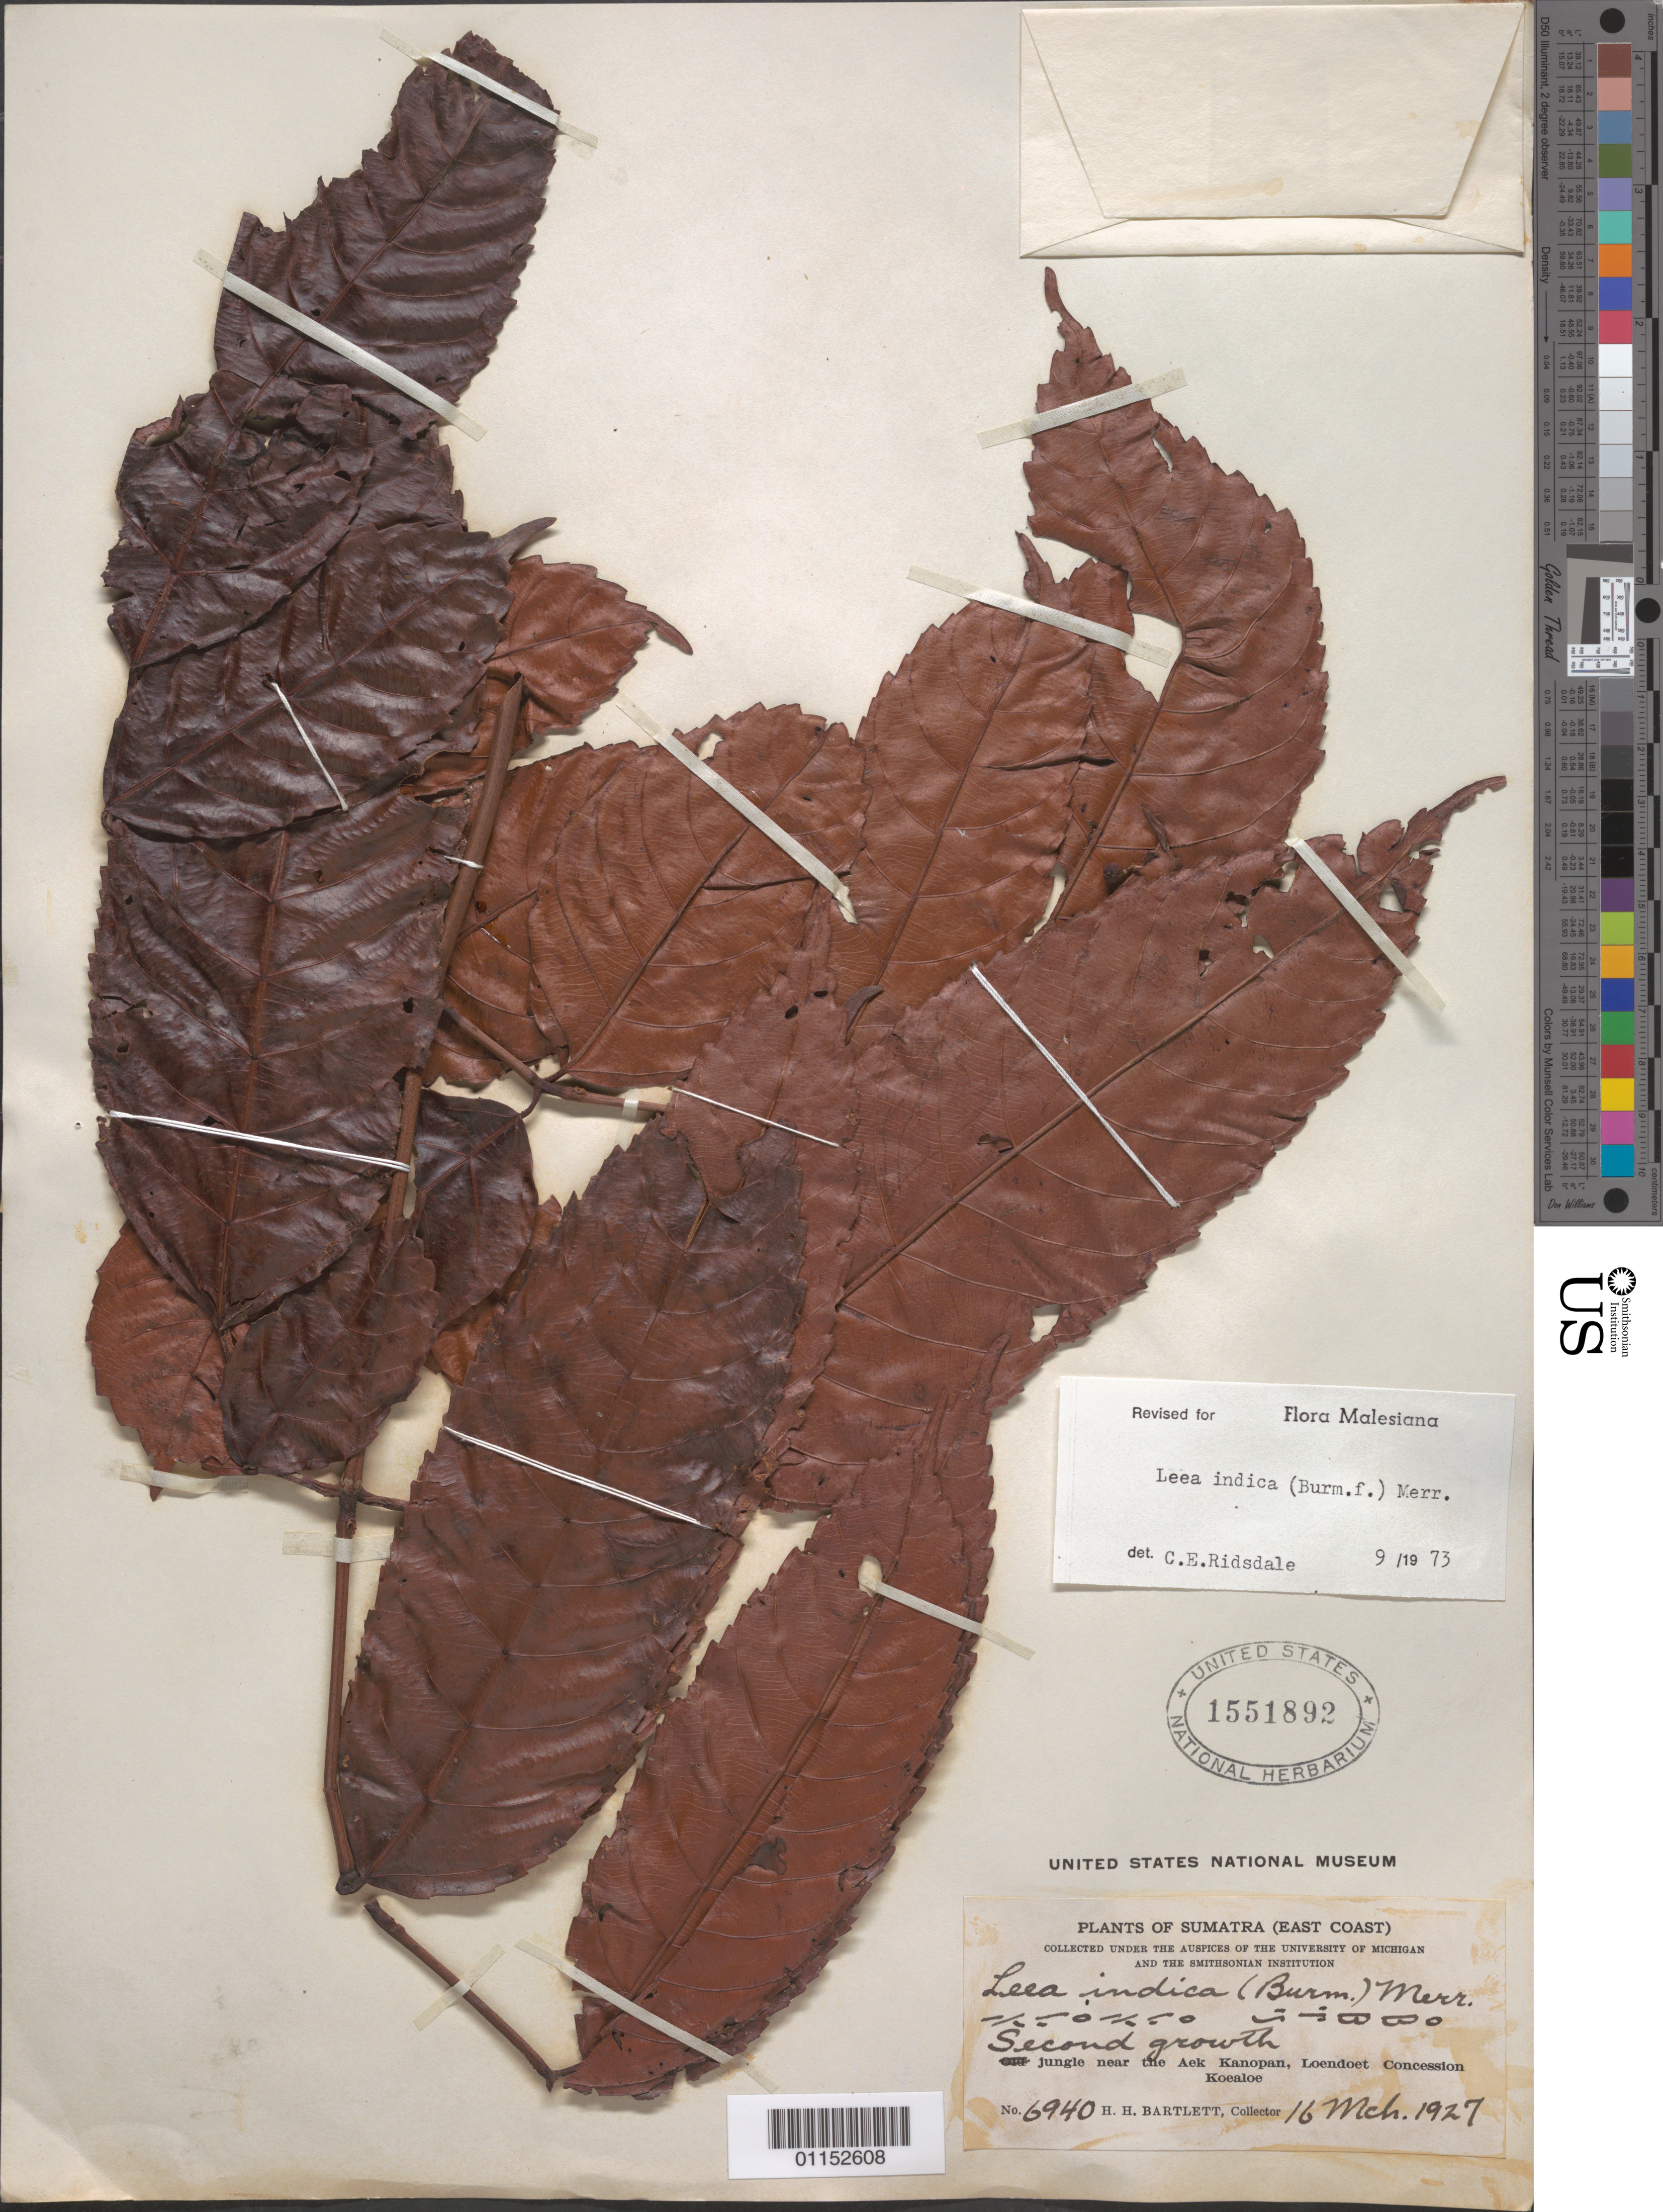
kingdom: Plantae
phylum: Tracheophyta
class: Magnoliopsida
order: Vitales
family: Vitaceae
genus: Leea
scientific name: Leea indica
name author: (Burm. f.) Merr.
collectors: H. H. Bartlett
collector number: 6940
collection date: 1927-03-16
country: Indonesia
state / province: Sumatra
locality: Jungle near the Aek Kanopan, Loendoet Concession Koealoe.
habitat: Second growth.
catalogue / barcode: US 1551892